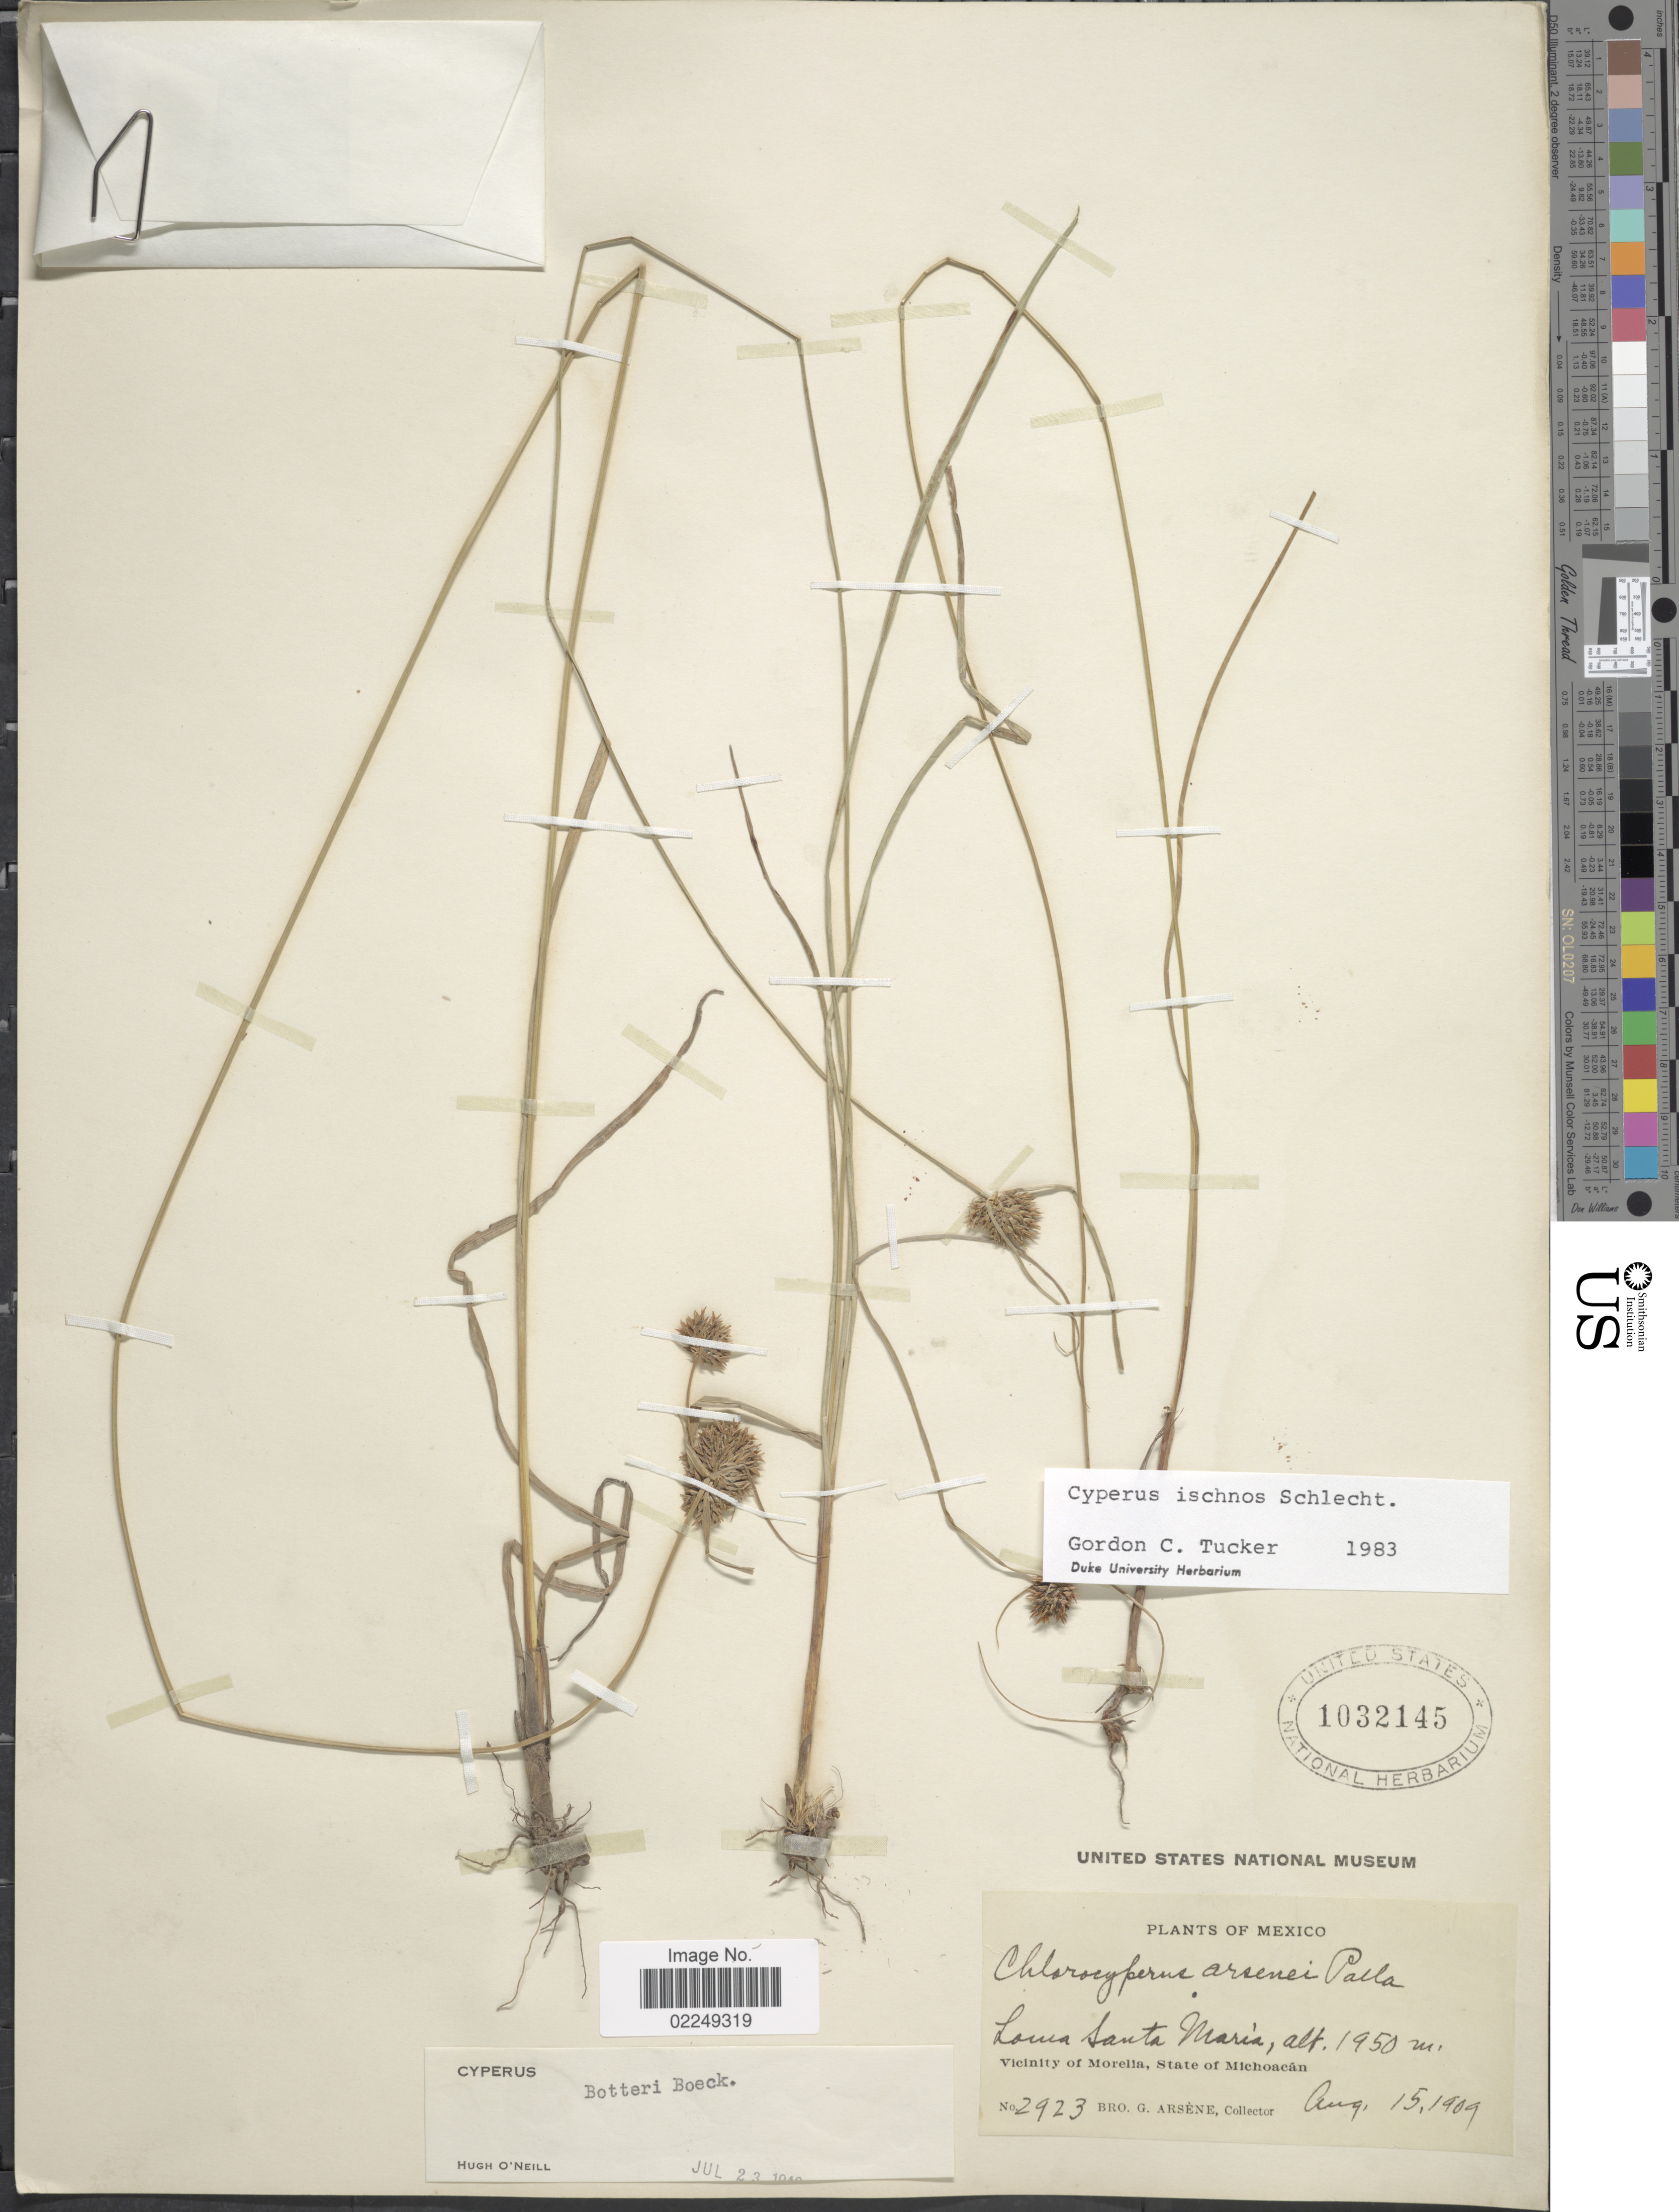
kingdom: Plantae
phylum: Tracheophyta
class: Liliopsida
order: Poales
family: Cyperaceae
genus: Cyperus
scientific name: Cyperus ischnos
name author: Schltdl.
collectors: Bro. G. Arsène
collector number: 2923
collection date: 1909-08-15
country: Mexico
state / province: Michoacán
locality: Loma Santa Maria, Vicinity of Morelia, State of Michoacan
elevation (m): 1950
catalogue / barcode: US 1032145